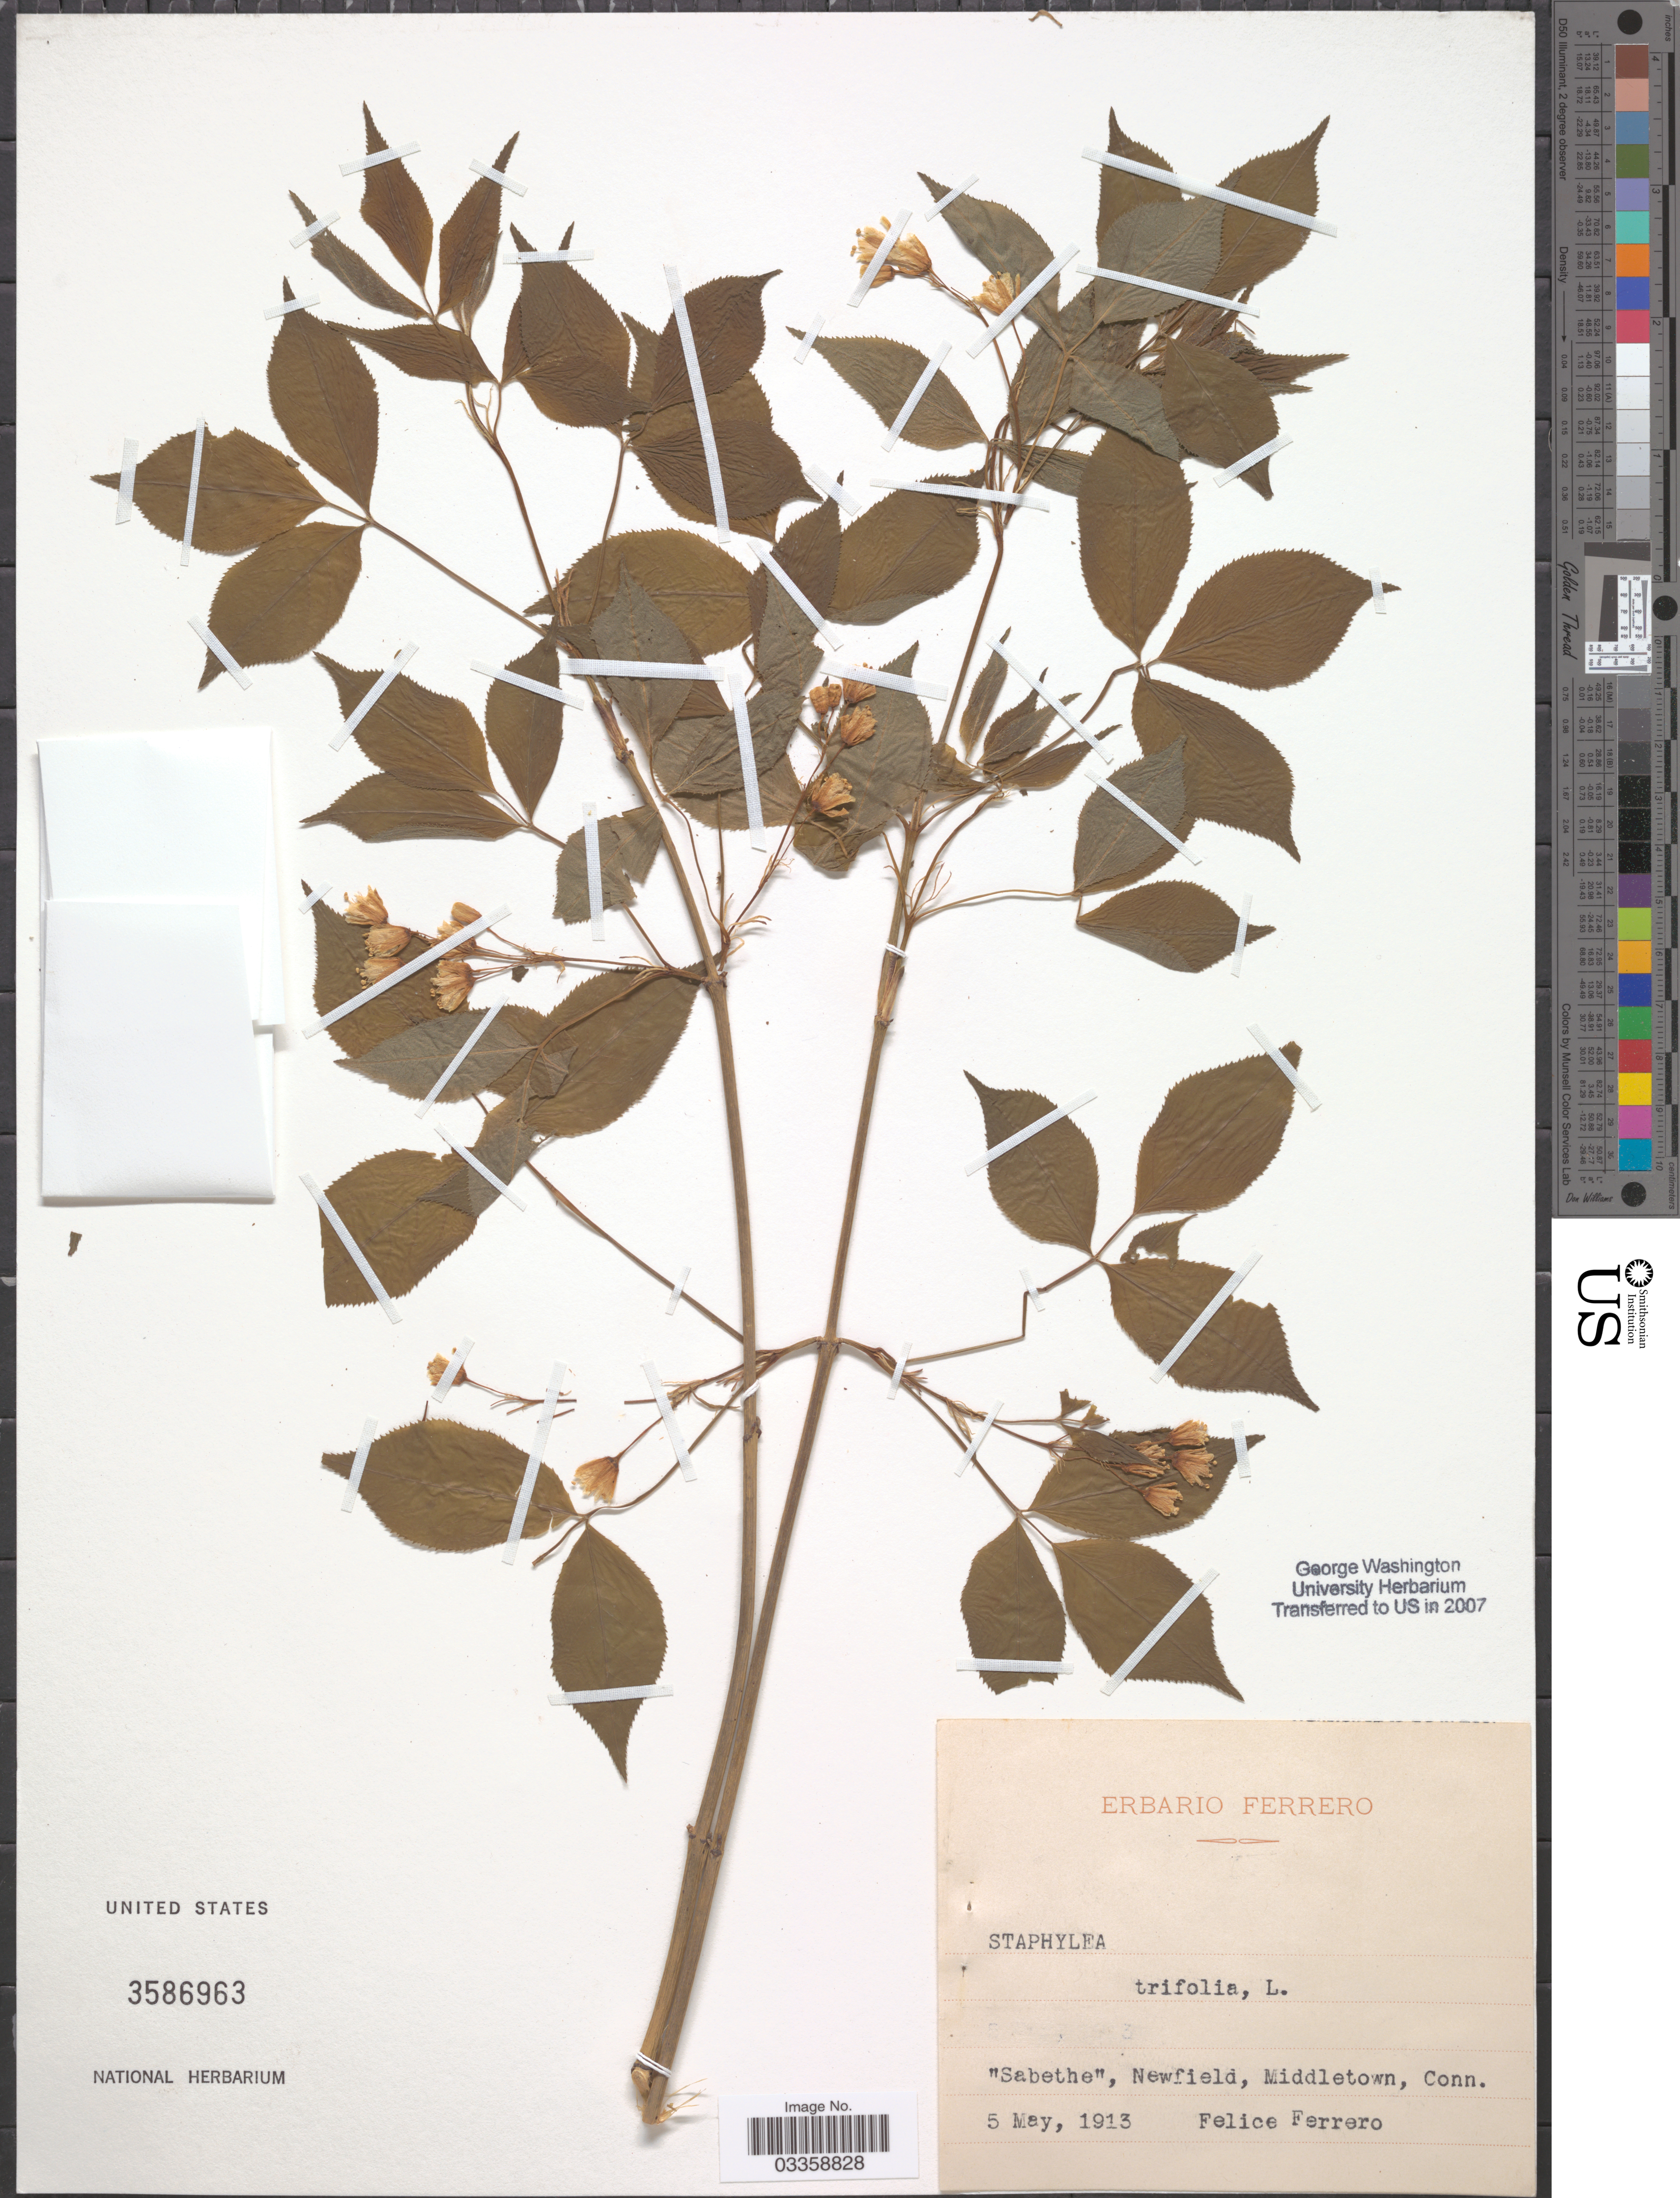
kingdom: Plantae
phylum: Tracheophyta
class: Magnoliopsida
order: Crossosomatales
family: Staphyleaceae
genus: Staphylea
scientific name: Staphylea trifolia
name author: L.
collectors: F. Ferrero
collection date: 1913-05-05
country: United States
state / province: Connecticut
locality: Newfield, Middletown.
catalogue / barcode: US 3586963